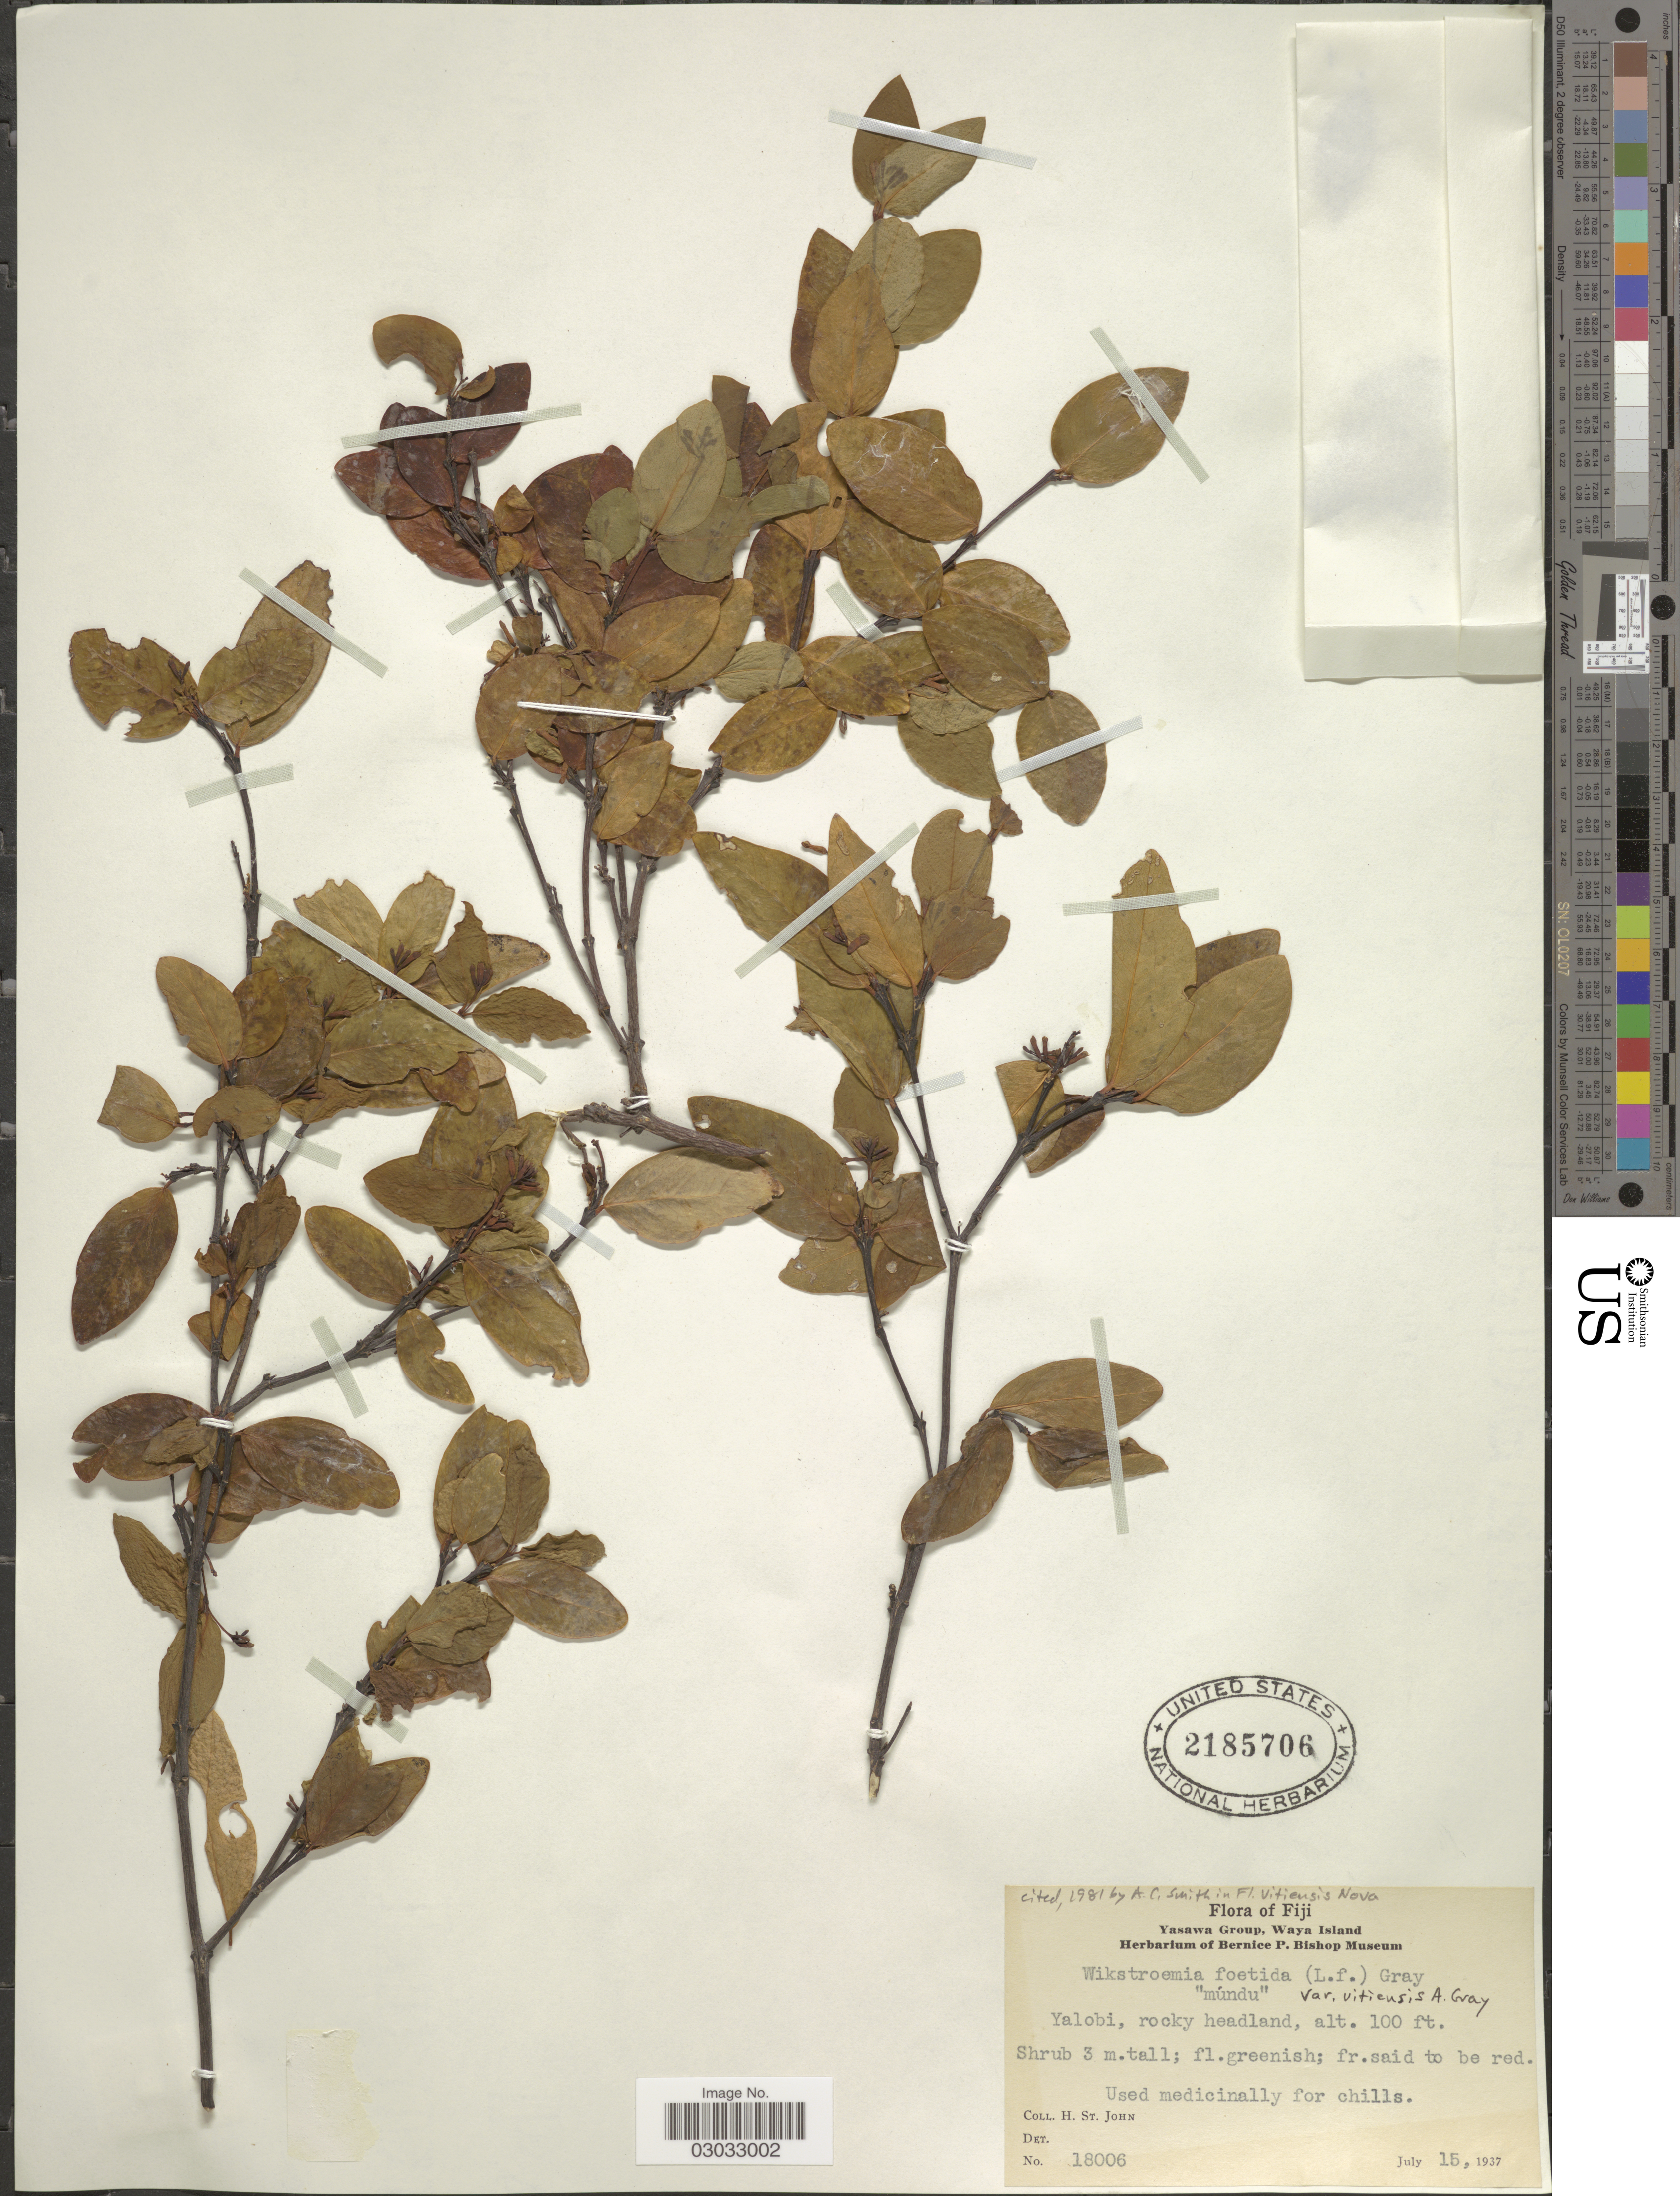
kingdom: Plantae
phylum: Tracheophyta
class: Magnoliopsida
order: Malvales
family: Thymelaeaceae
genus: Wikstroemia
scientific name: Wikstroemia coriacea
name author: Seem.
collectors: H. St. John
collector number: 18006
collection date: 1937-07-15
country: Fiji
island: Waya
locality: Yasawa Group, Waya Island, Yalobi, rocky headland.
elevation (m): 30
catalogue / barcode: US 2185706